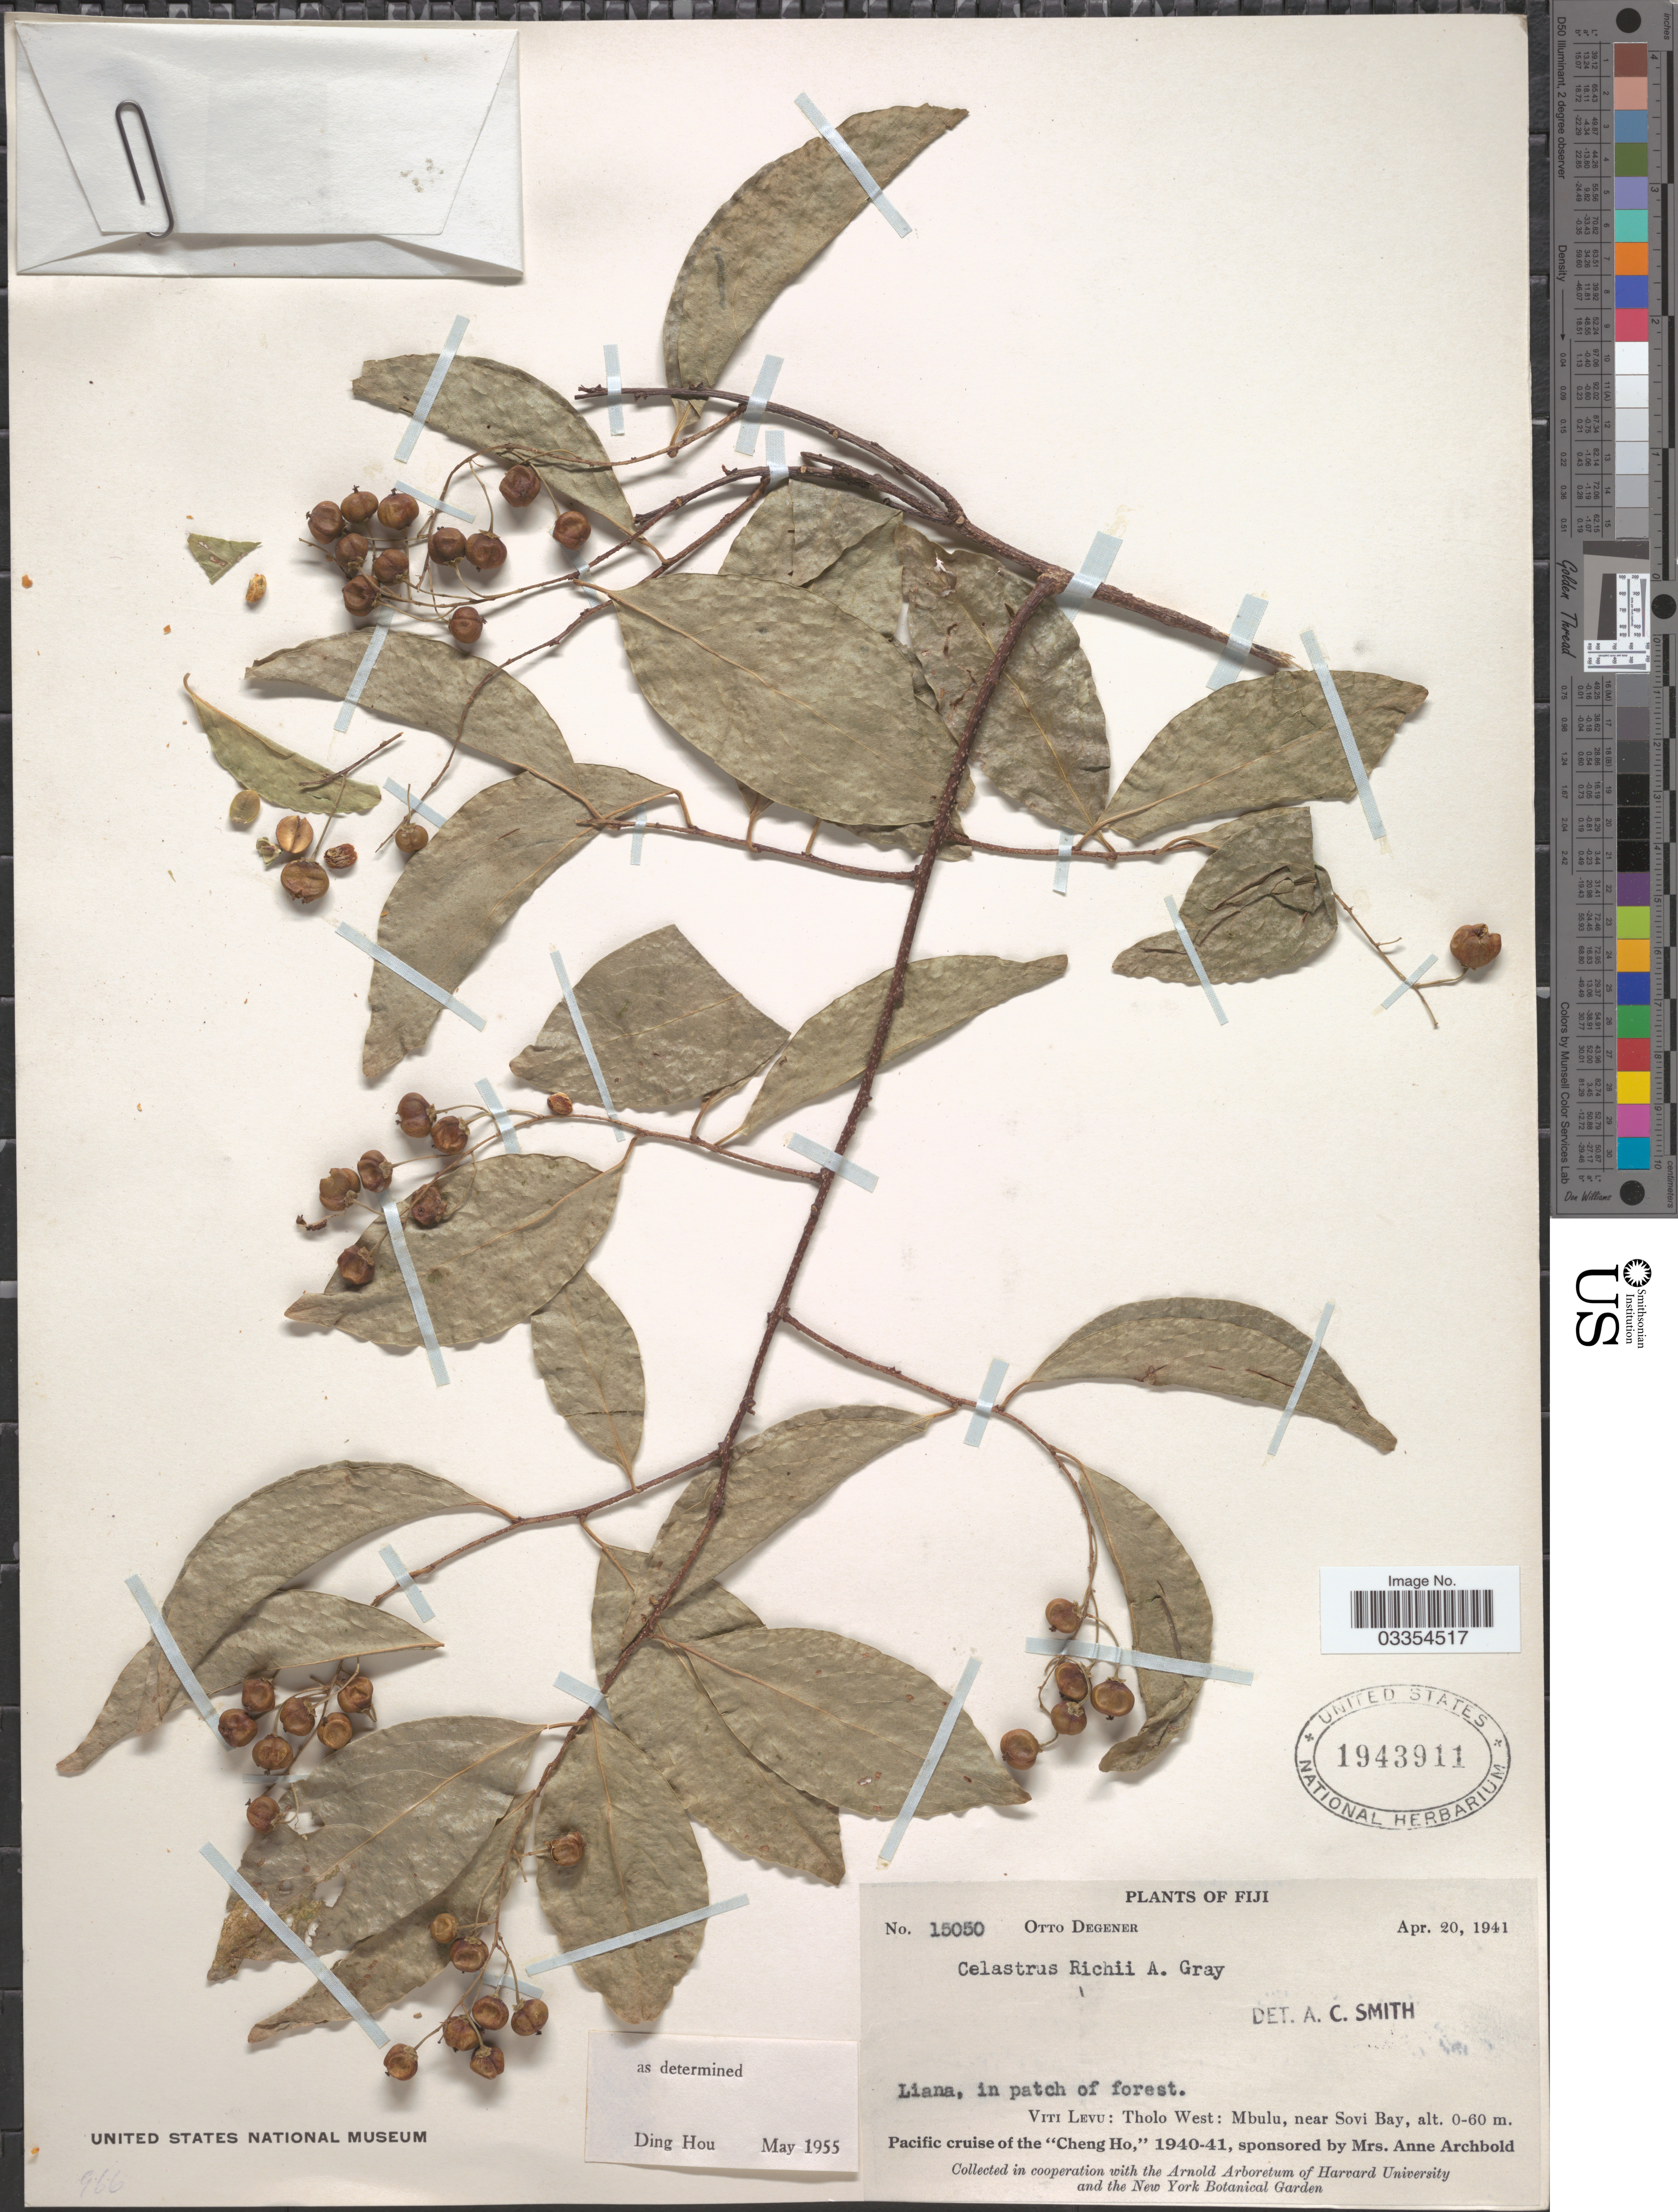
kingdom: Plantae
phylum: Tracheophyta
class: Magnoliopsida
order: Celastrales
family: Celastraceae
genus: Celastrus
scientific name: Celastrus richii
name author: A. Gray in Wilkes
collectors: O. Degener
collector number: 15050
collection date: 1941-04-20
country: Fiji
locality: Viti Levu: Tholo West: Mbulu, near Sovi Bay.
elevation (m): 0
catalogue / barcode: US 1943911